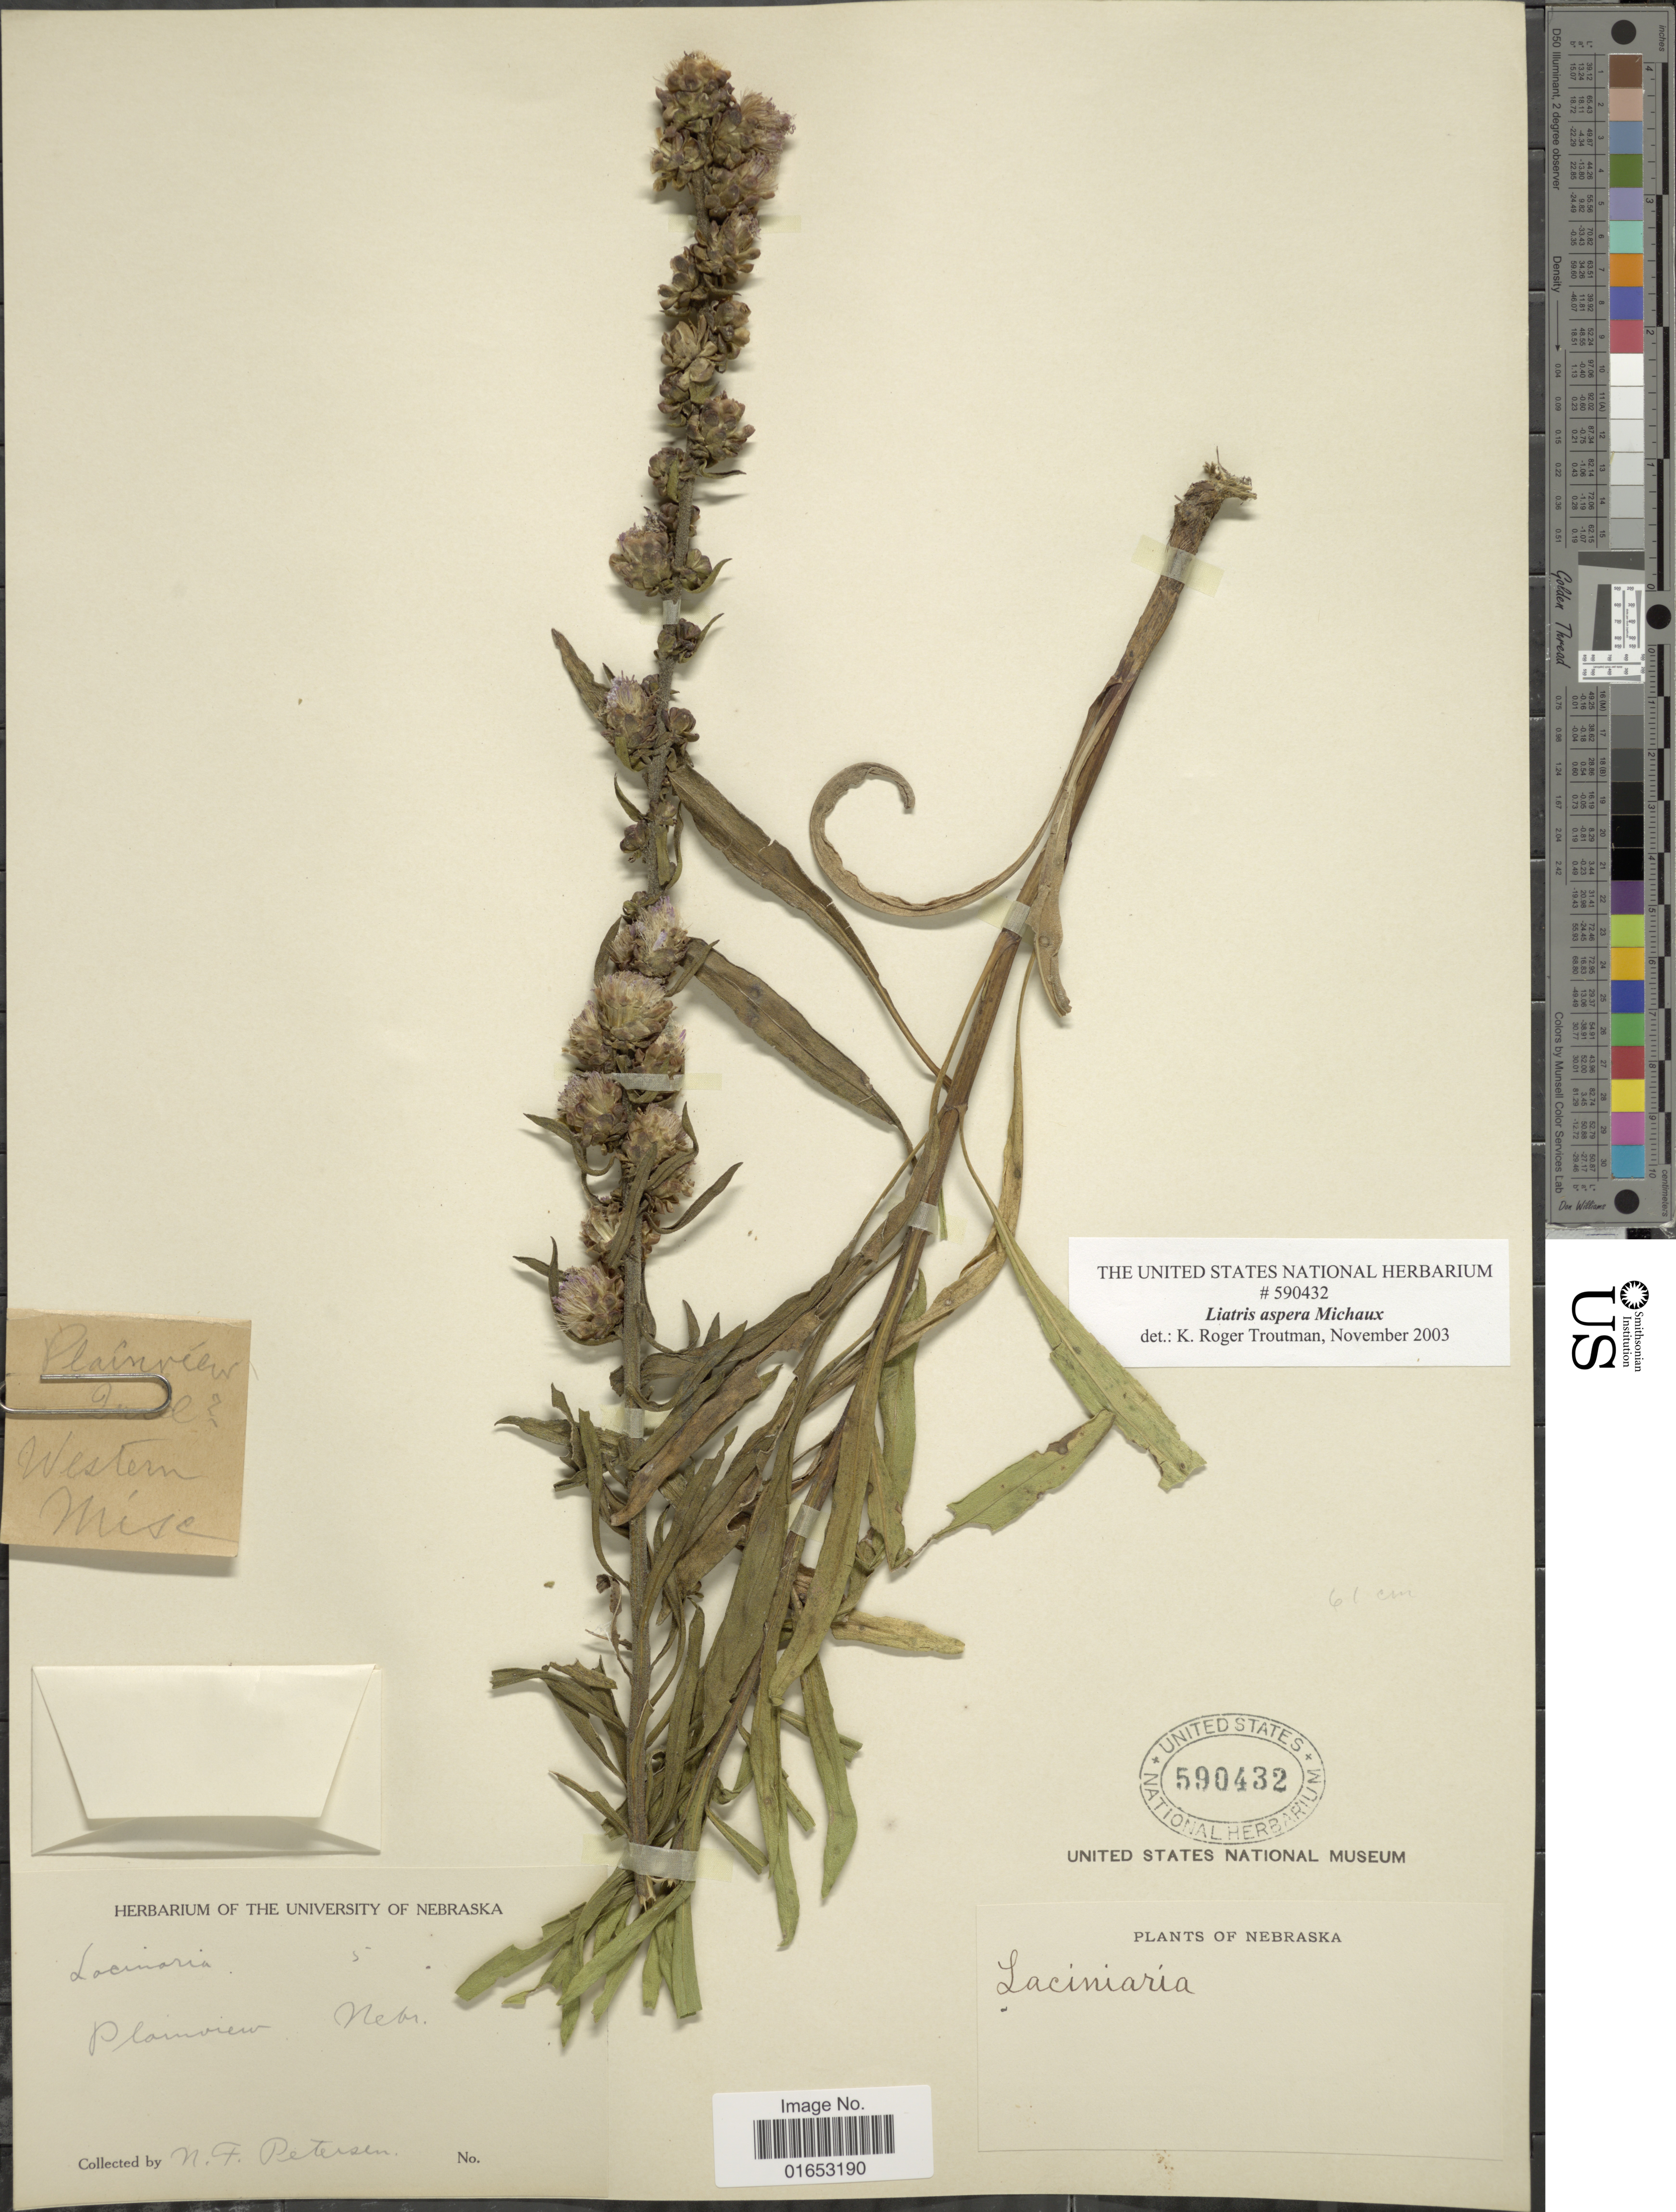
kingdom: Plantae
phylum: Tracheophyta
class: Magnoliopsida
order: Asterales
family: Asteraceae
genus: Liatris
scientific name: Liatris aspera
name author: Michx.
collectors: N. F. Peterson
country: United States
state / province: Nebraska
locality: Plainview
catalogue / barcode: US 590432